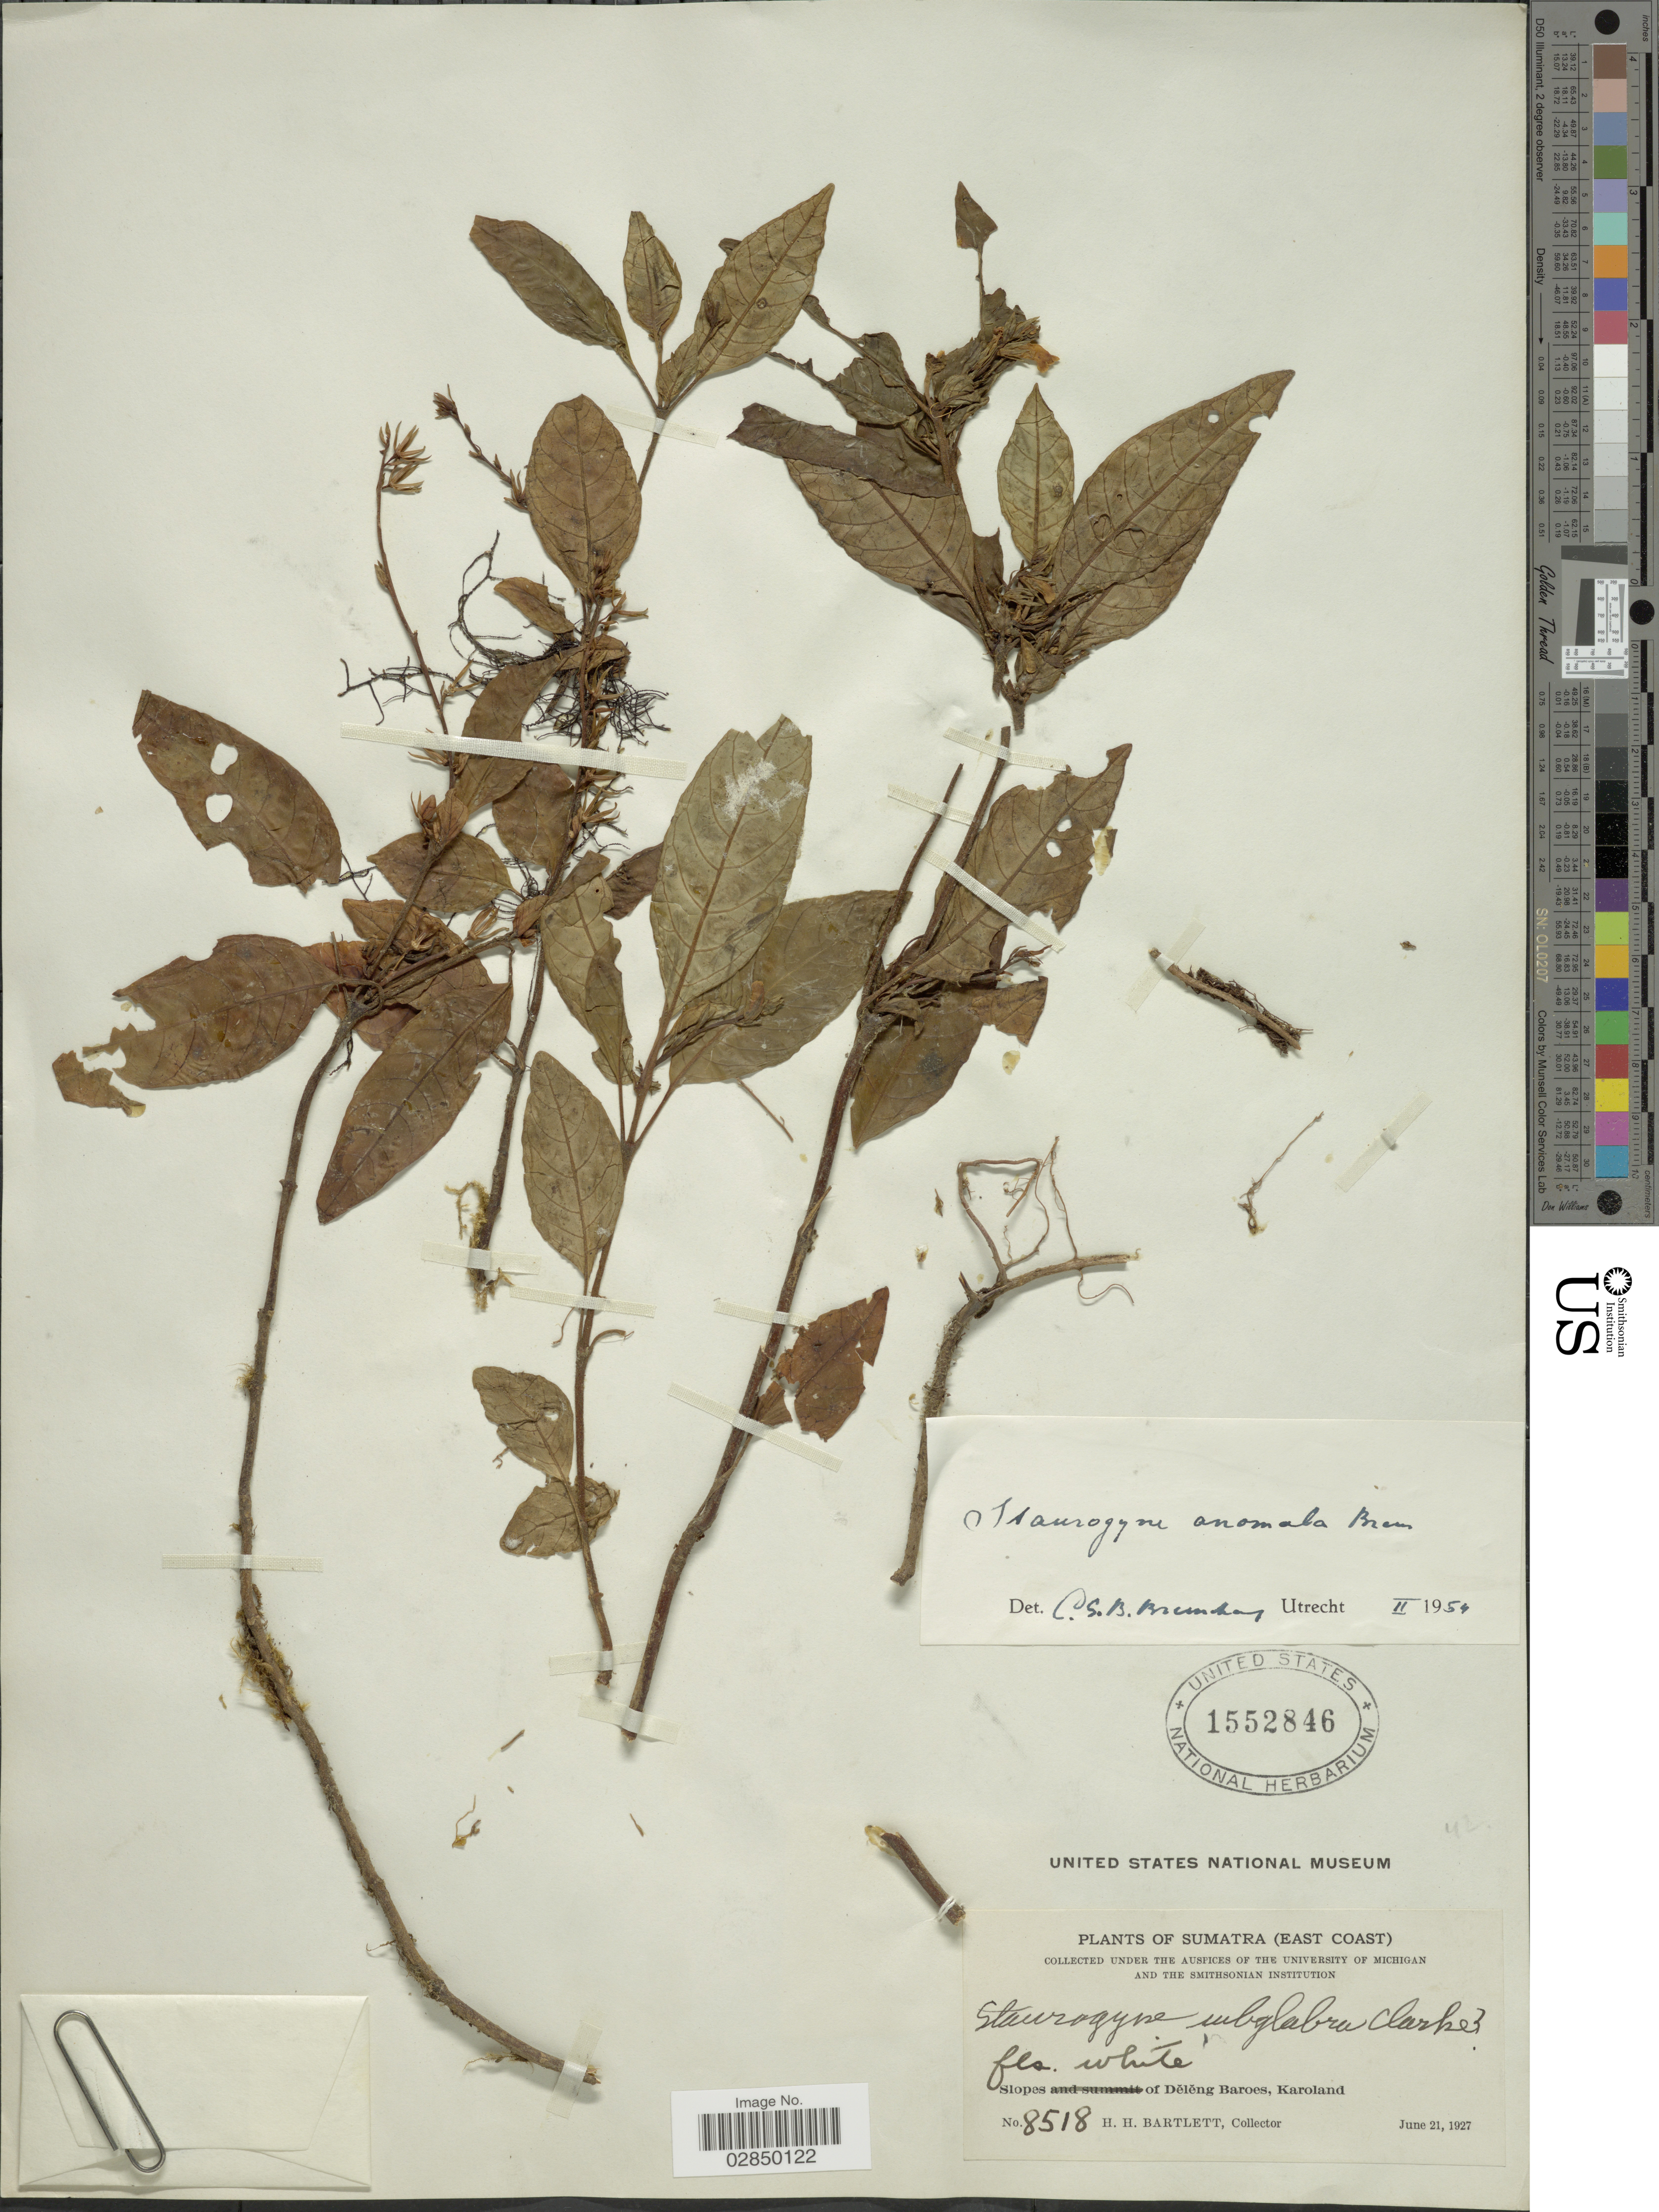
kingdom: Plantae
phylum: Tracheophyta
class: Magnoliopsida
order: Lamiales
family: Acanthaceae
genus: Staurogyne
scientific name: Staurogyne anomala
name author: Bremek.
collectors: H. H. Bartlett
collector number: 8518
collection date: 1927-06-21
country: Indonesia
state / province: Sumatra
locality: (East Coast). Slopes of Dêlêng Baroes, Karoland.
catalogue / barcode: US 1552846